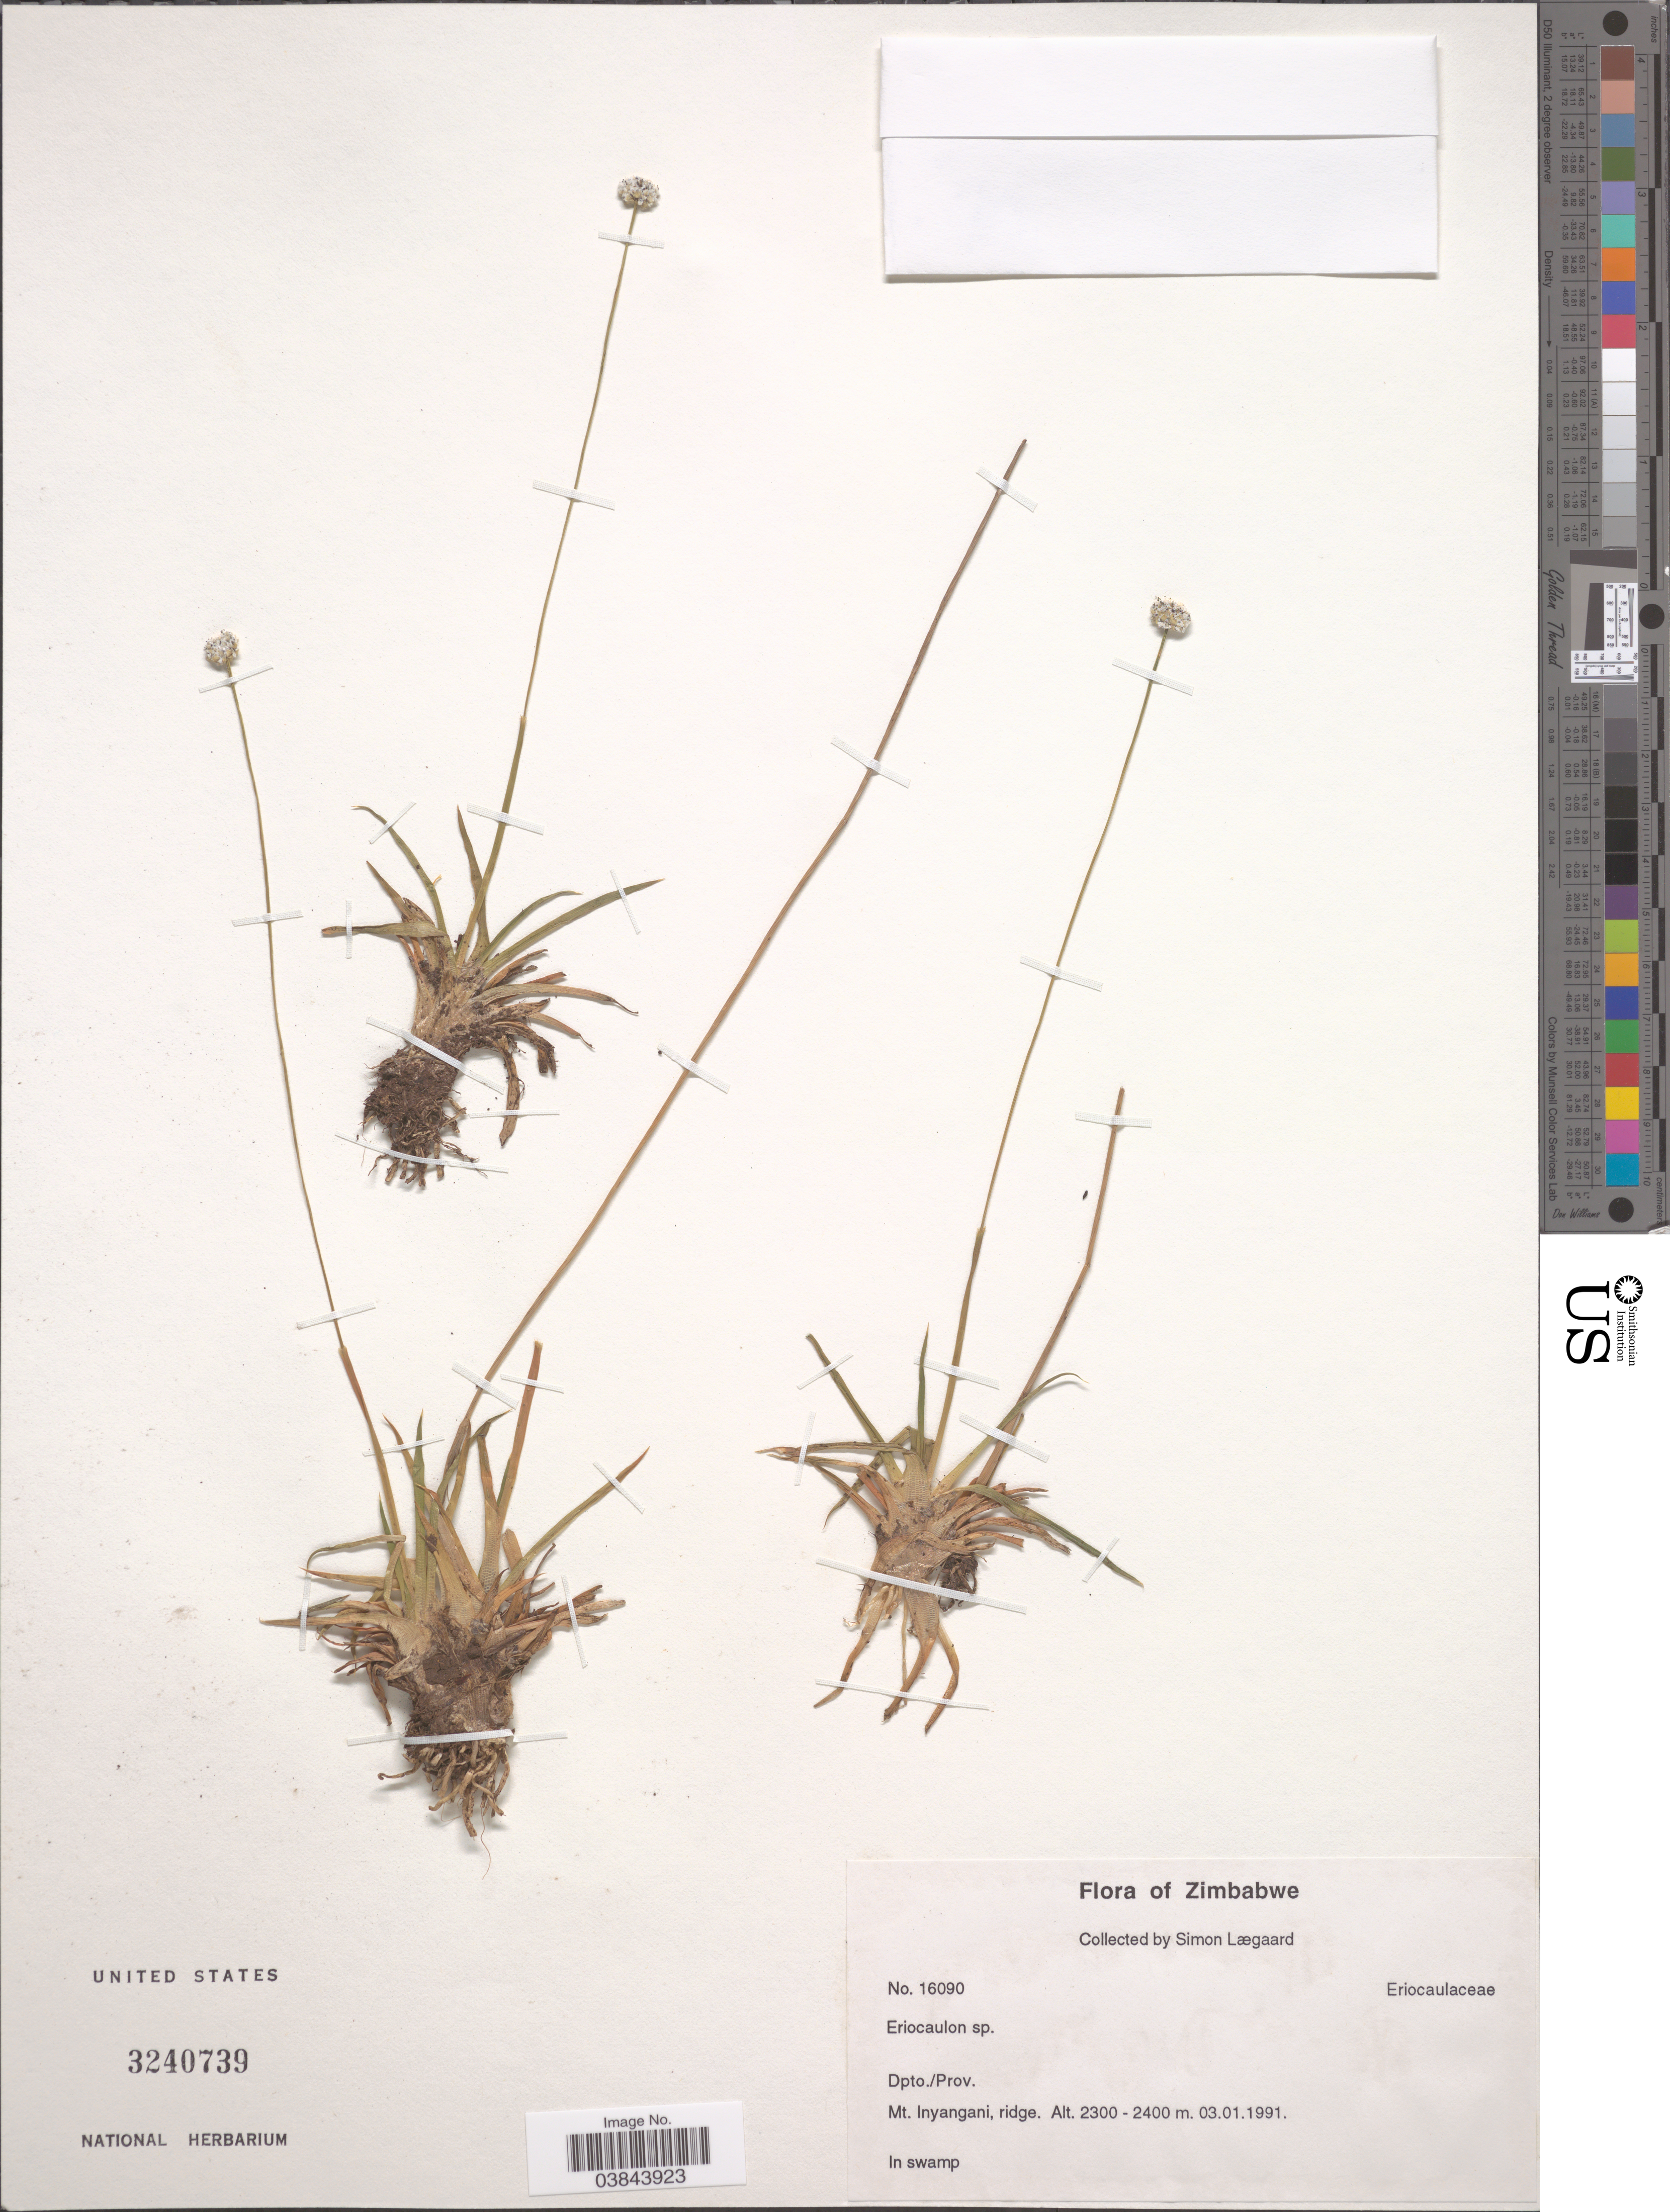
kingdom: Plantae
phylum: Tracheophyta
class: Liliopsida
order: Poales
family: Eriocaulaceae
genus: Eriocaulon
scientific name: Eriocaulon sp.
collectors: S. Lægaard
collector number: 16090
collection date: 1991-01-03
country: Zimbabwe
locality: Dpto./Prov. Mt. Inyangani, ridge.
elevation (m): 2300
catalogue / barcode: US 3240739